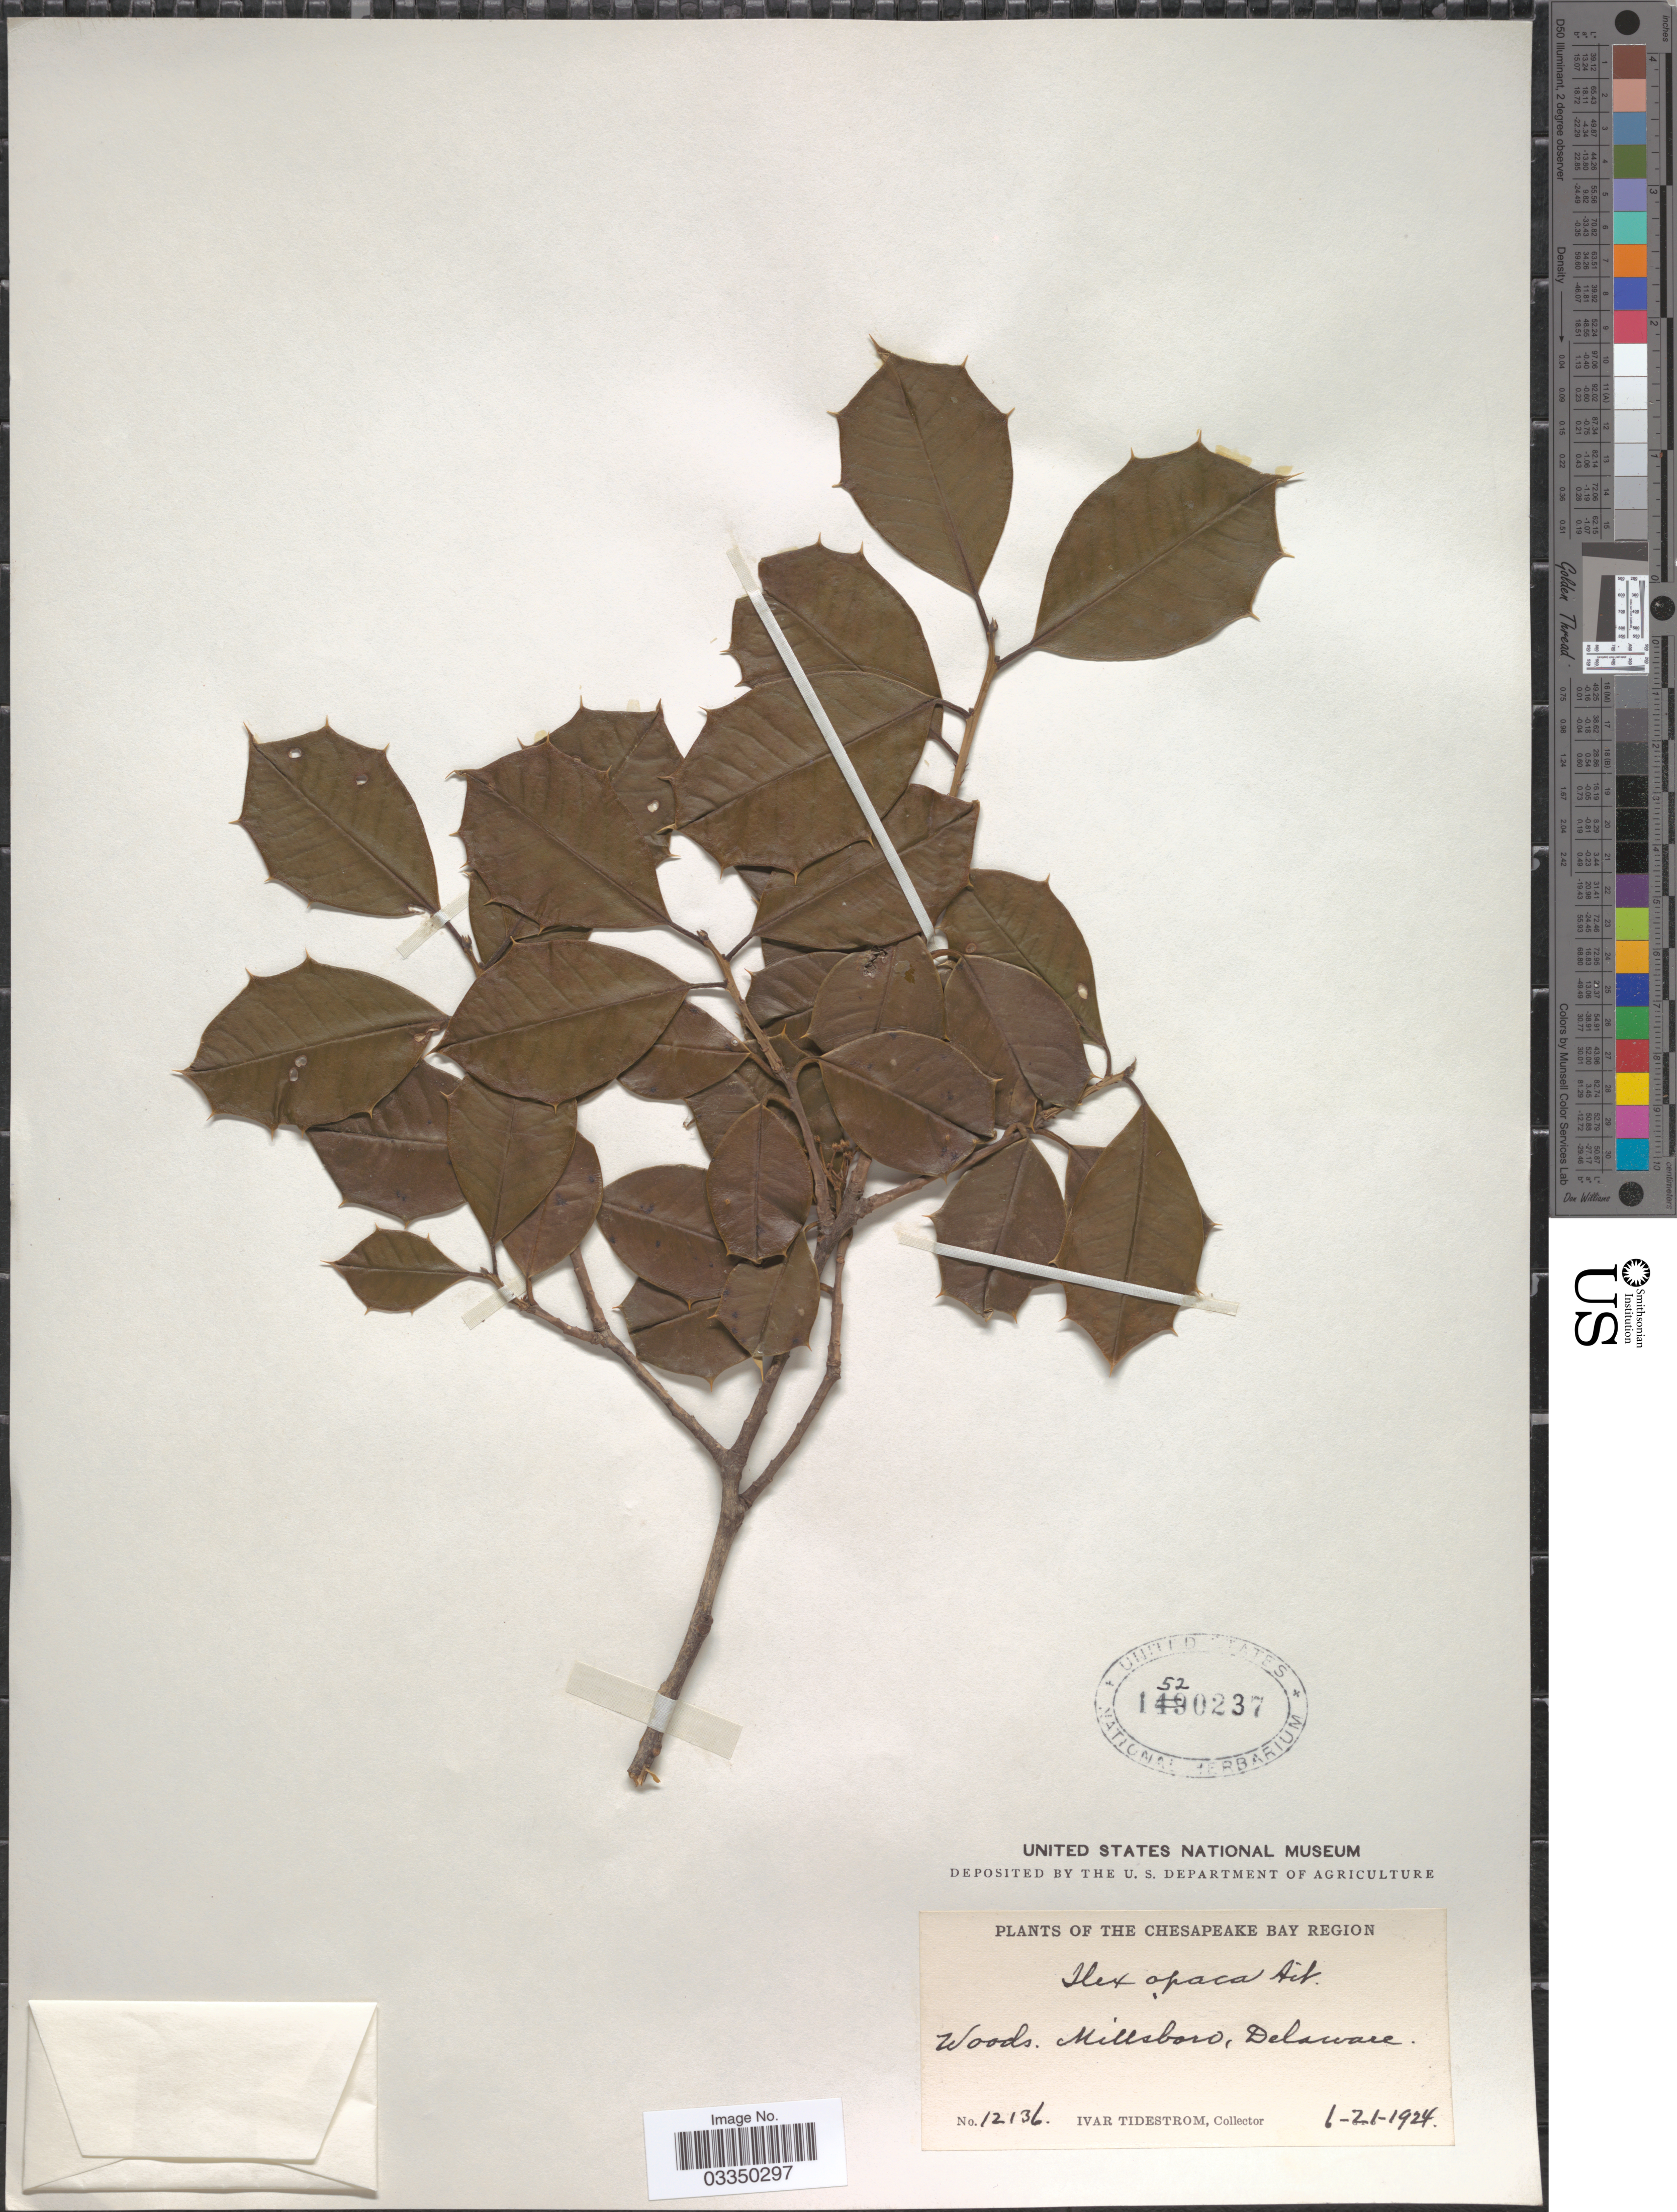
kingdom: Plantae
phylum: Tracheophyta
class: Magnoliopsida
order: Aquifoliales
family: Aquifoliaceae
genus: Ilex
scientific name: Ilex opaca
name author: Aiton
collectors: I. F. Tidestrom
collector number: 12136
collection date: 1924-01-21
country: United States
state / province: Delaware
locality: The Chesapeake Bay Region. Millsboro.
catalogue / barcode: US 1520237